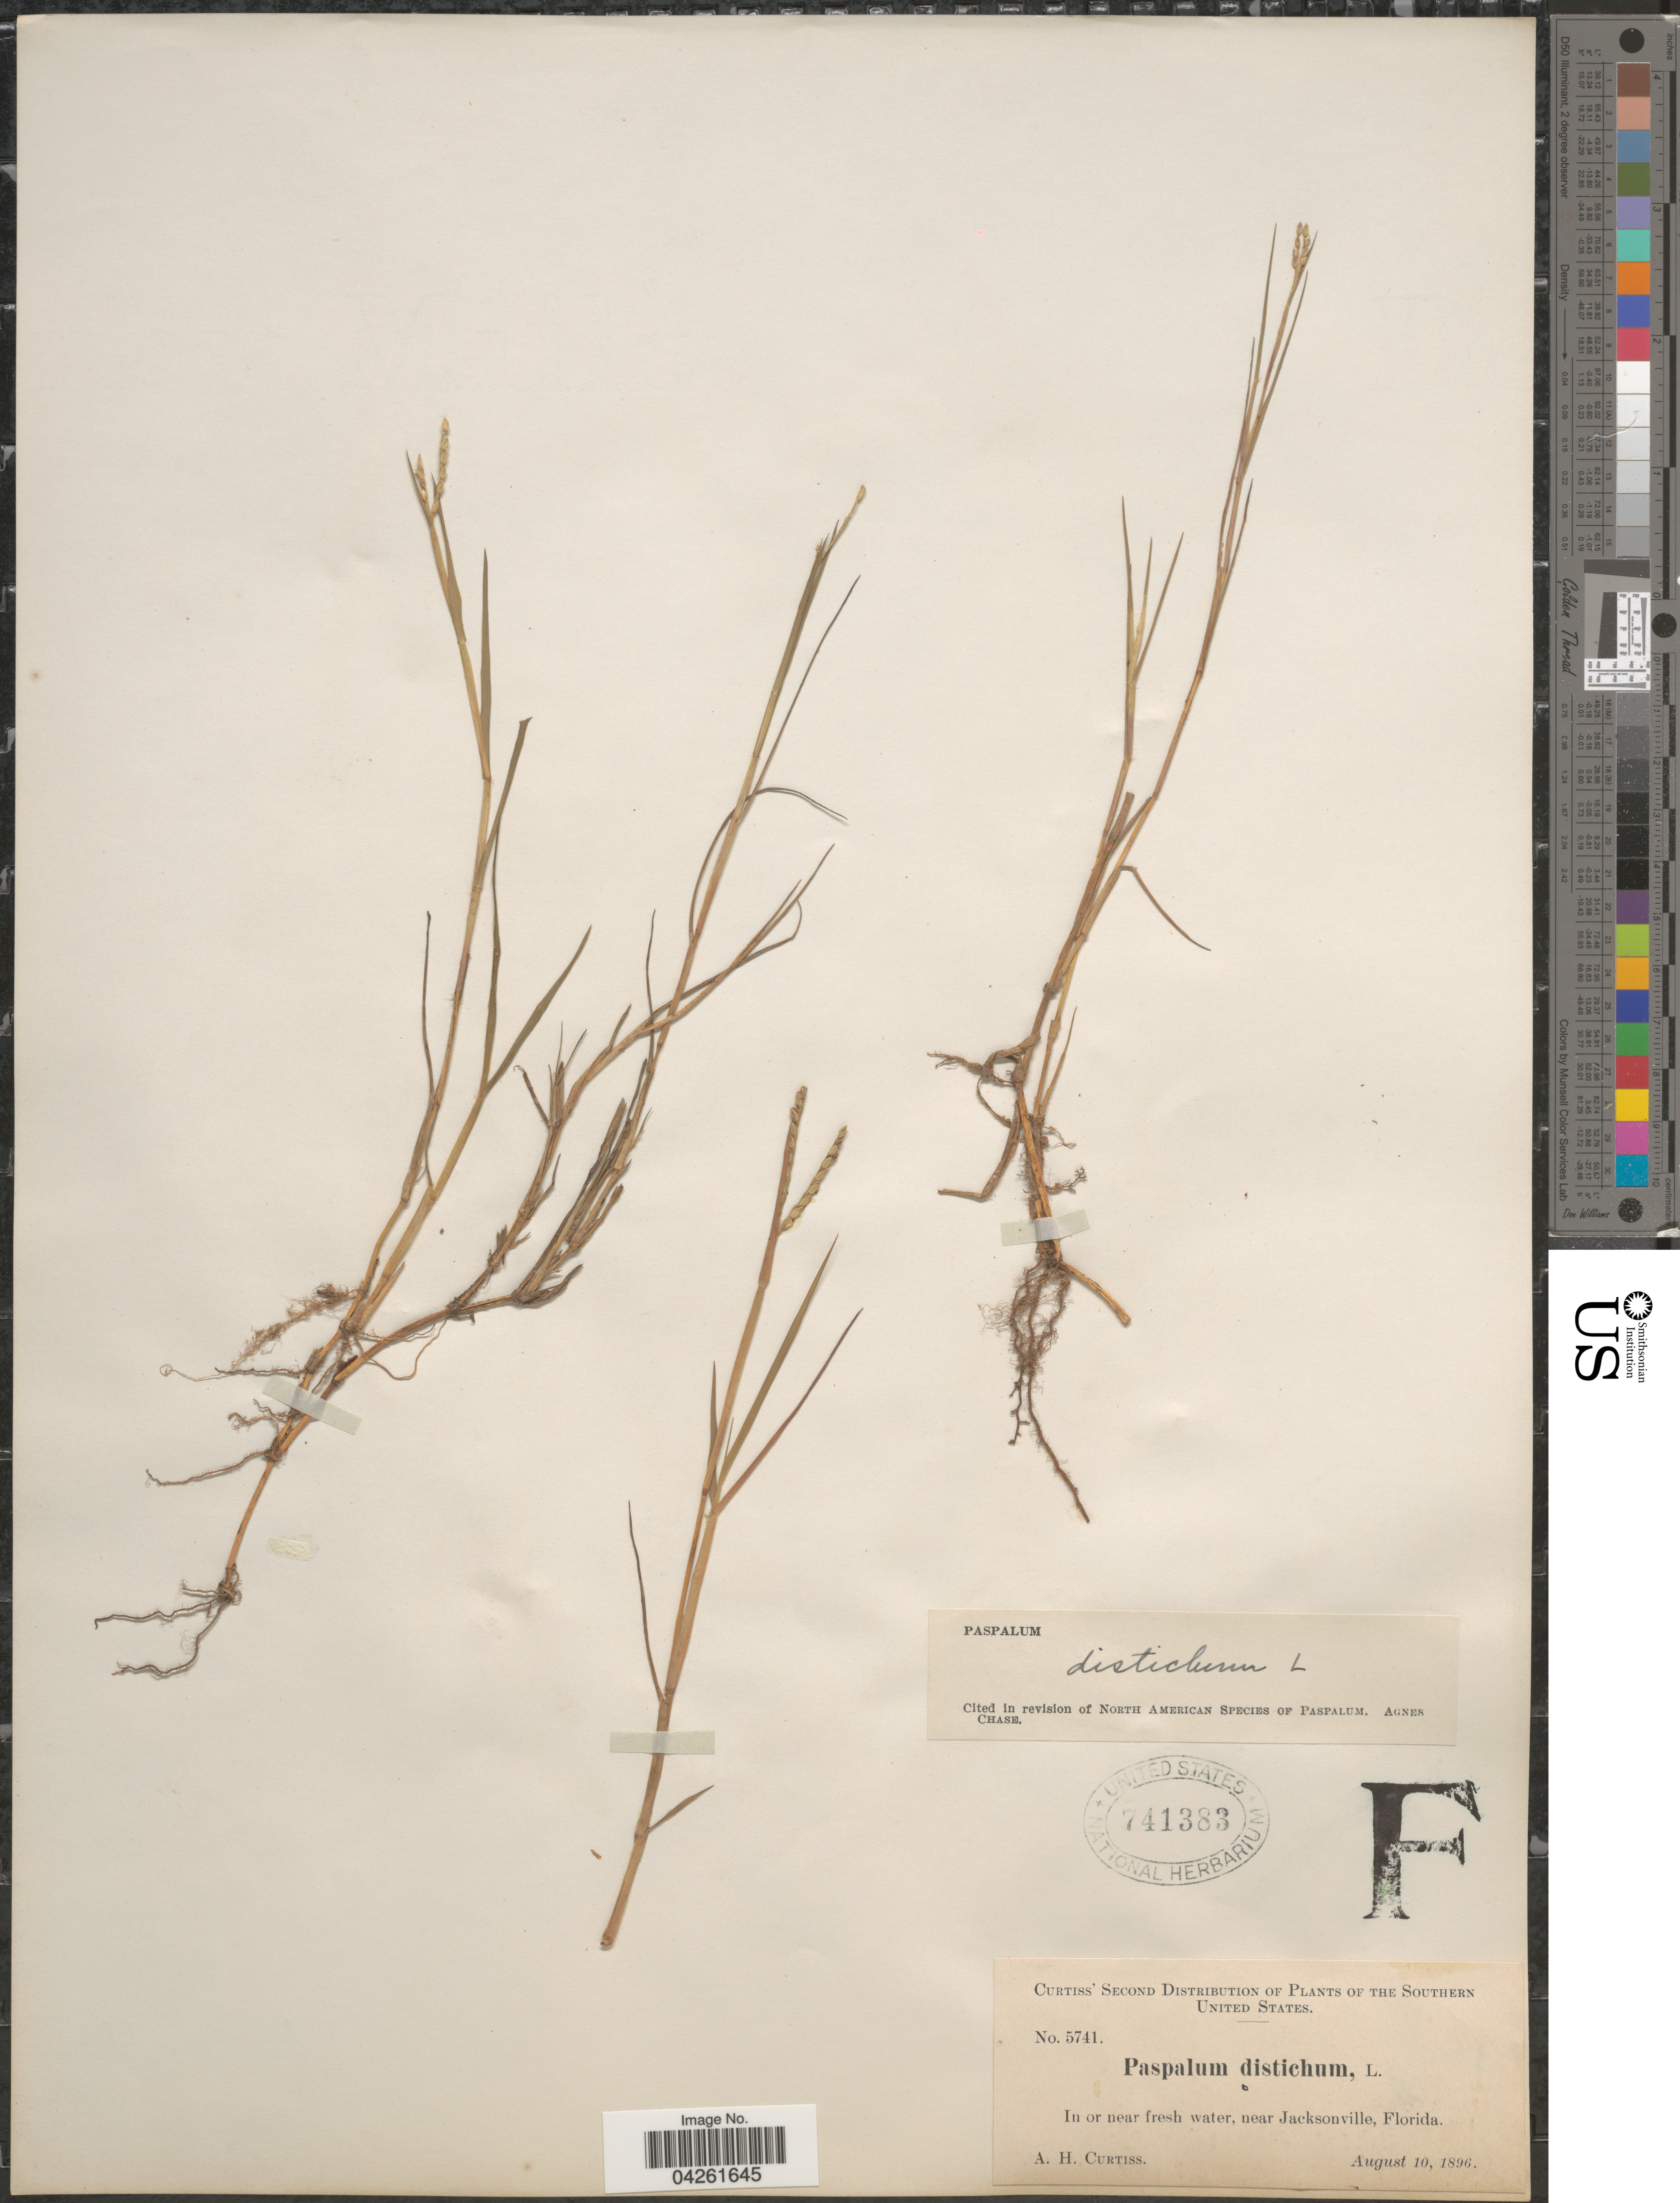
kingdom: Plantae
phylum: Tracheophyta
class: Liliopsida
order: Poales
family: Poaceae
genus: Paspalum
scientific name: Paspalum distichum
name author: L.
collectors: A. H. Curtiss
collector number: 5741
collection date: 1896-08-10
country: United States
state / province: Florida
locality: The Southern United States. In or near fresh water, near Jacksonville.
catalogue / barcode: US 741383